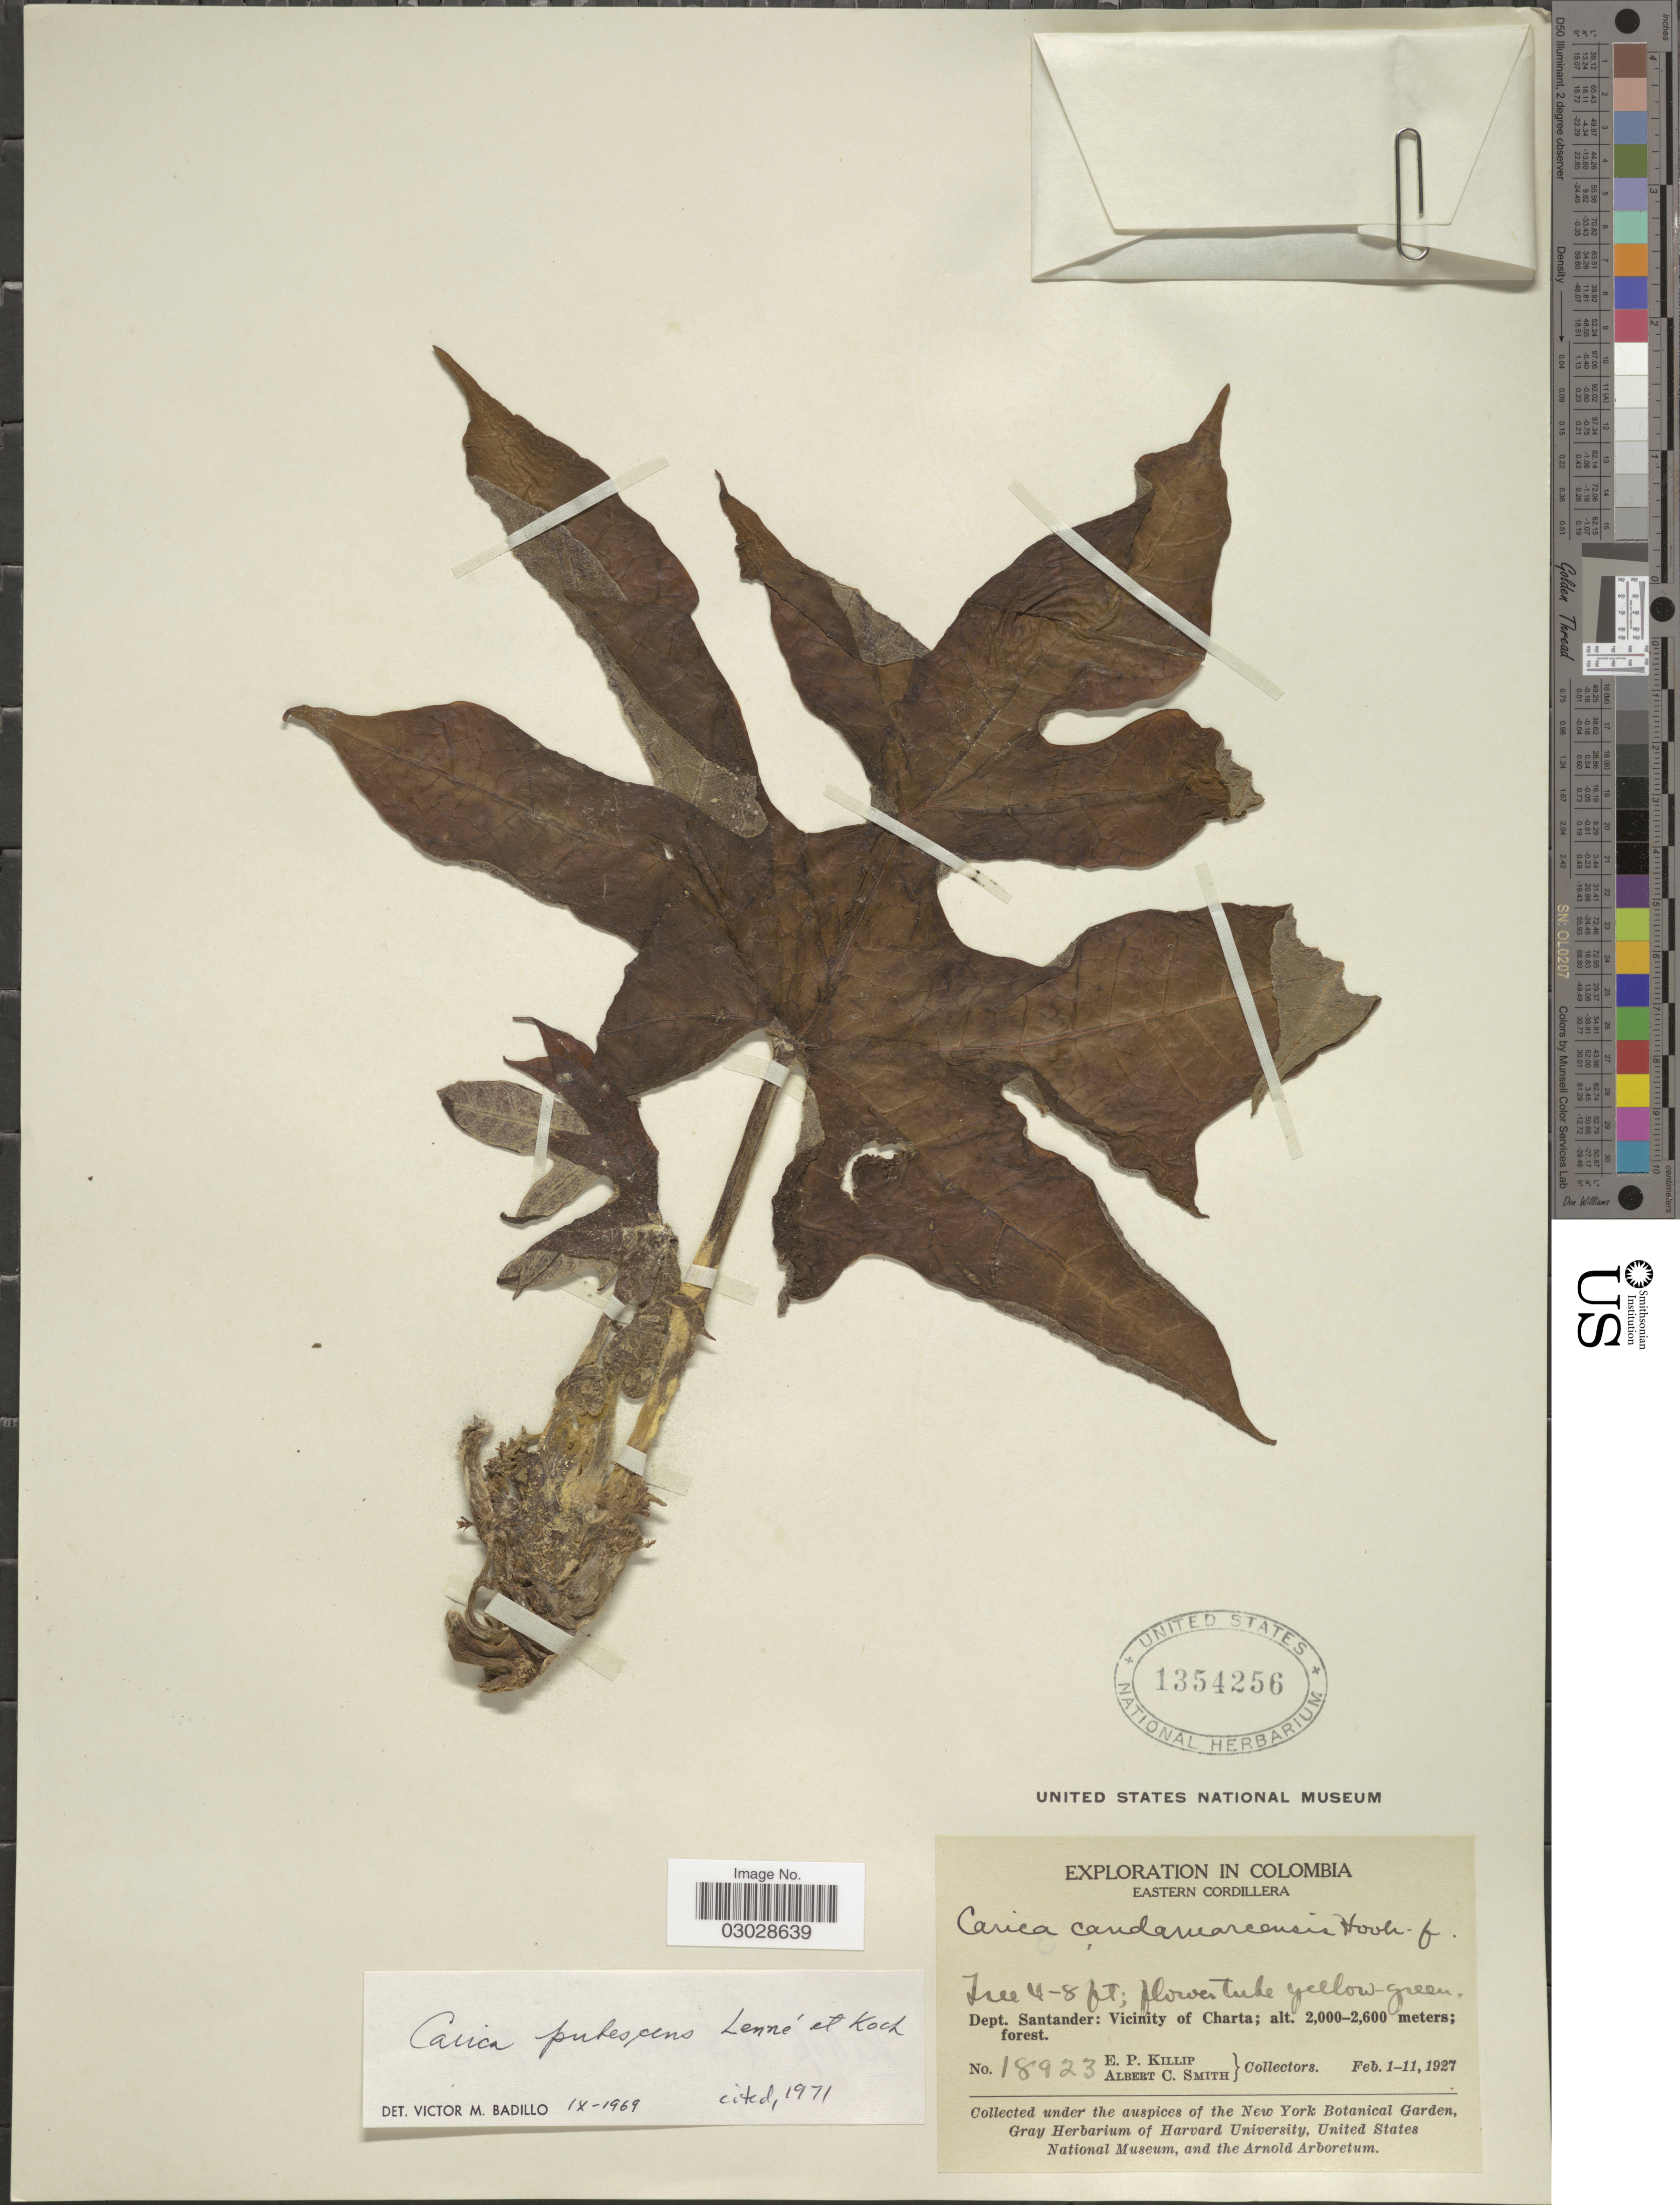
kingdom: Plantae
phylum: Tracheophyta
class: Magnoliopsida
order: Brassicales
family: Caricaceae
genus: Vasconcellea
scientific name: Vasconcellea pubescens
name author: A. DC.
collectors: E. P. Killip & A. C. Smith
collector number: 18923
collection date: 1927-02-01/1927-02-11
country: Colombia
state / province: Santander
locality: Eastern Cordillera, Dept. Santander: Vicinity of Charta.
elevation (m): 2000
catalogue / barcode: US 1354256